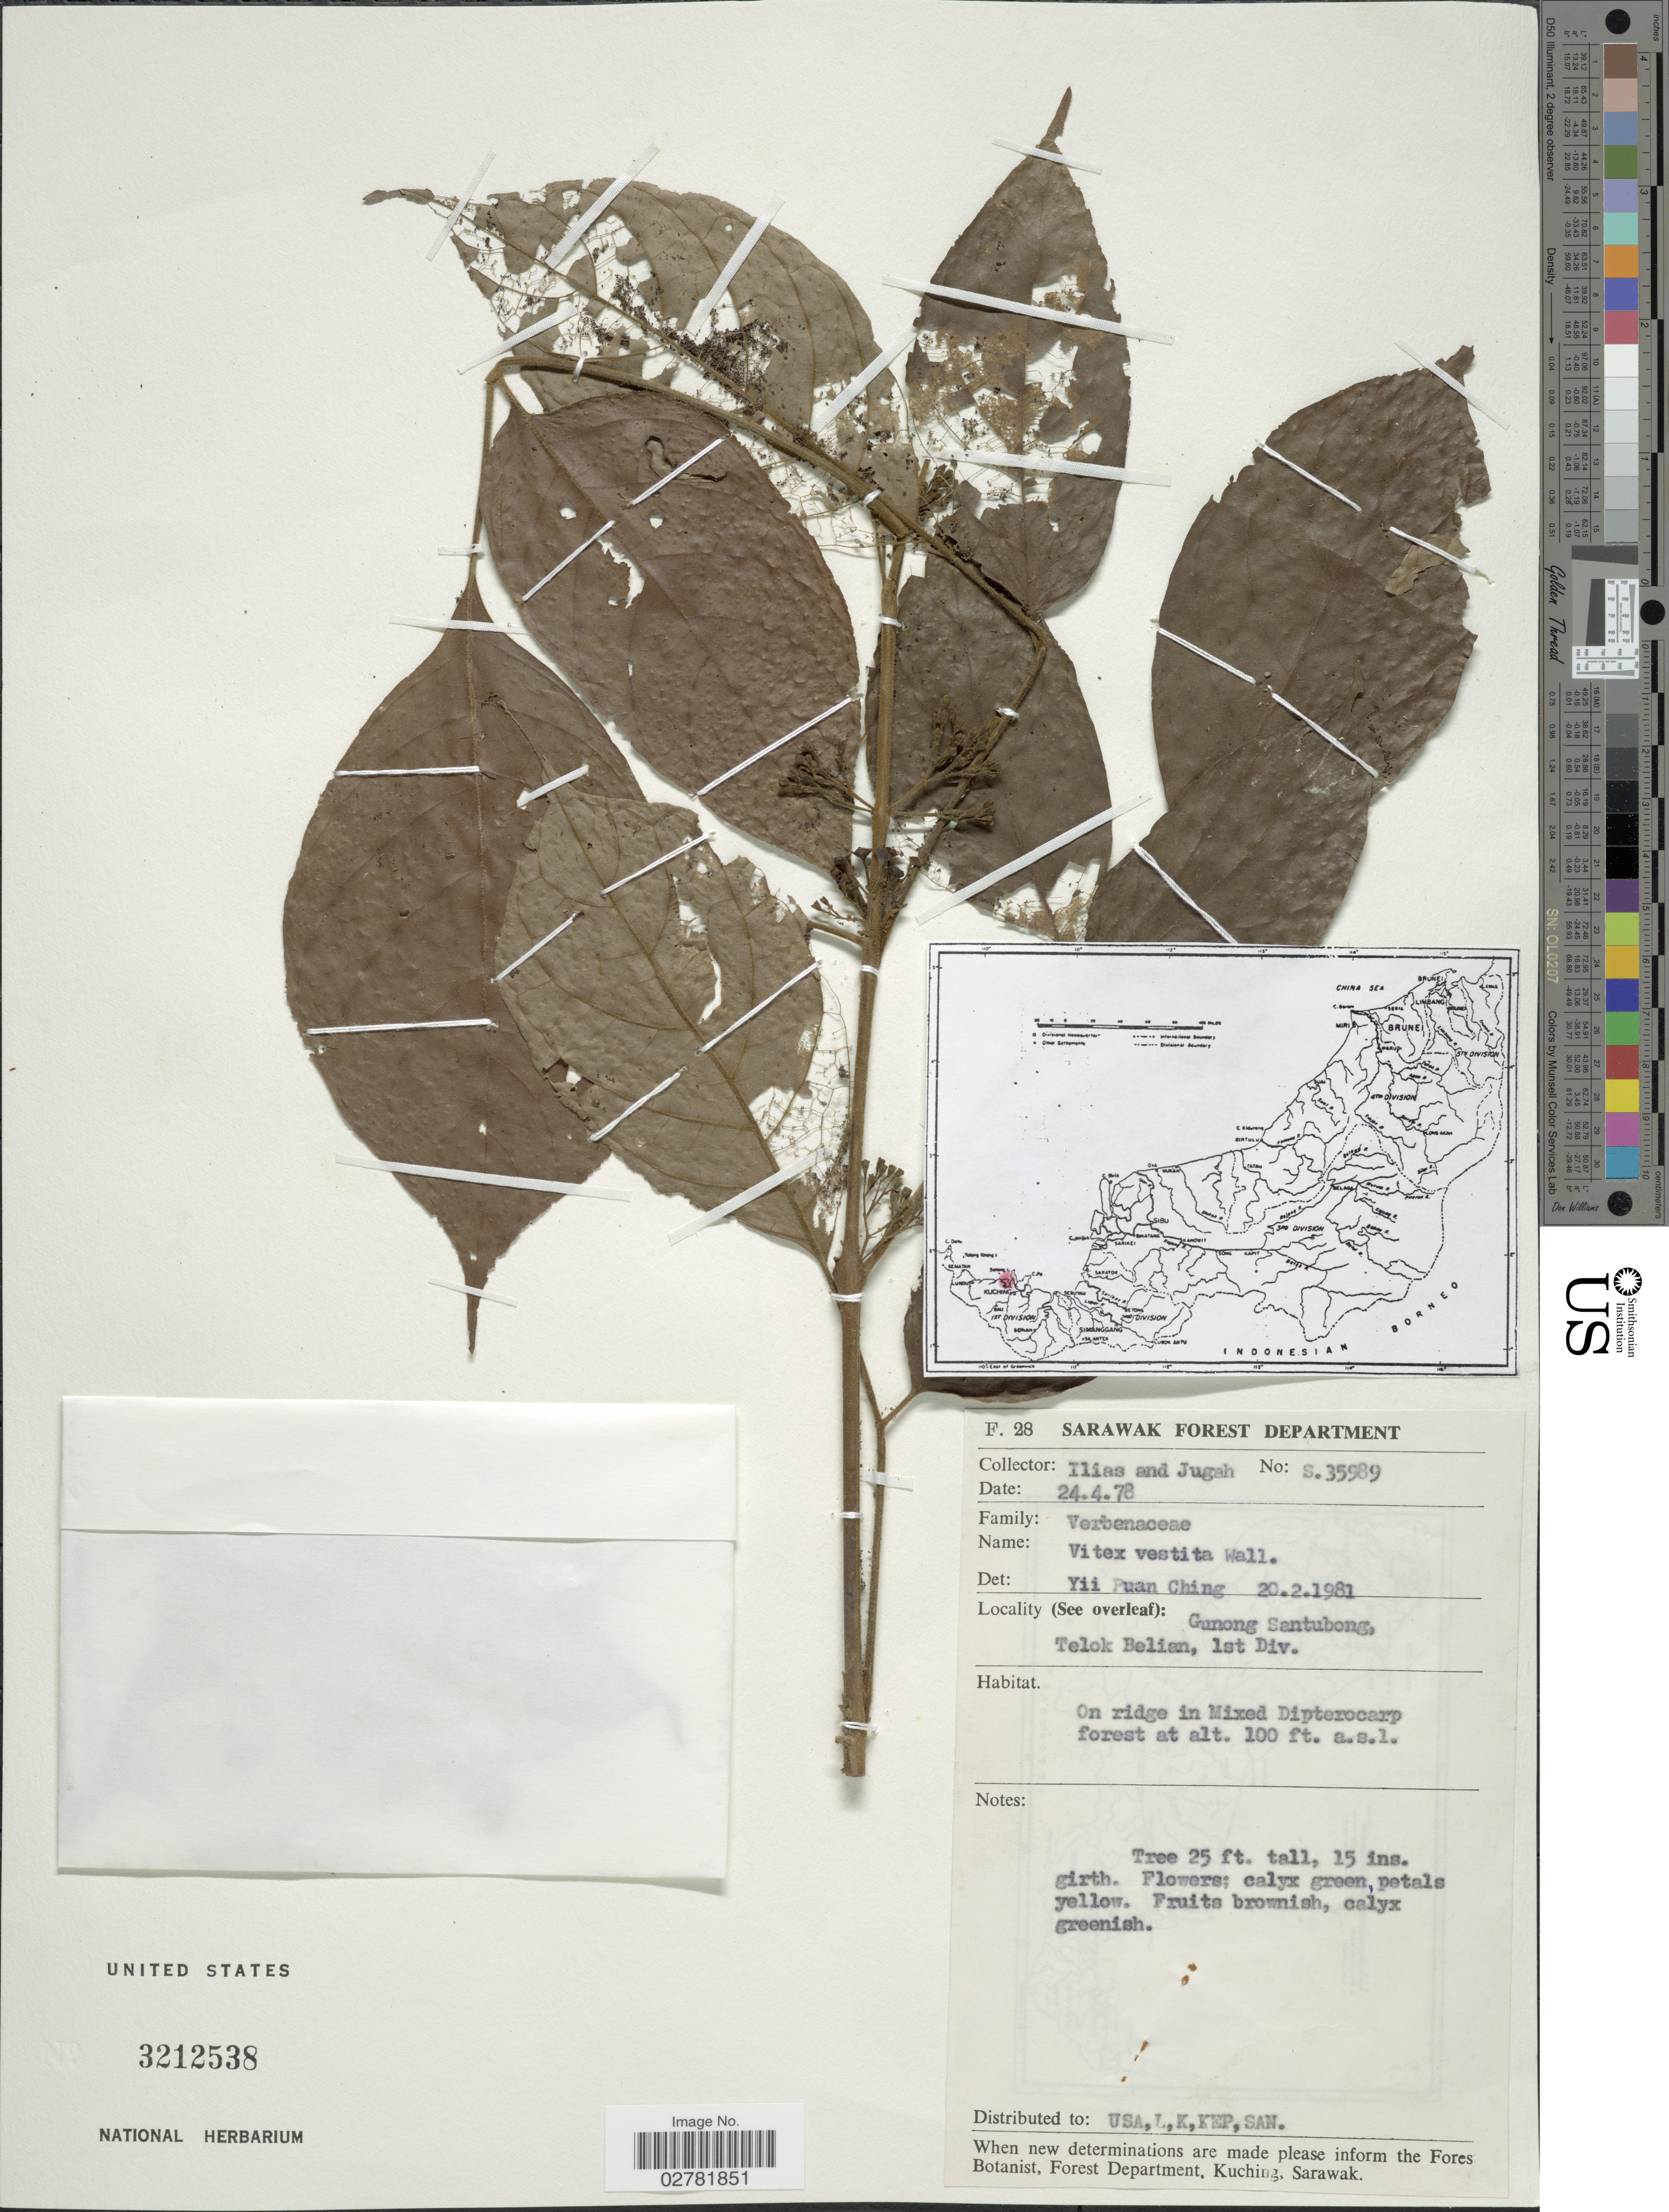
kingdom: Plantae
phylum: Tracheophyta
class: Magnoliopsida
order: Lamiales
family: Lamiaceae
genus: Vitex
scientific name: Vitex vestita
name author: Wall. ex Walp.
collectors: Ilias & Jugah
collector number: S.35989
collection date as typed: Transcribed d/m/y: 24/4/78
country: Malaysia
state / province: Sarawak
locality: Gunong Santubong, Telok Belian, 1st Div.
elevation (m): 30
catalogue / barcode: US 3212538